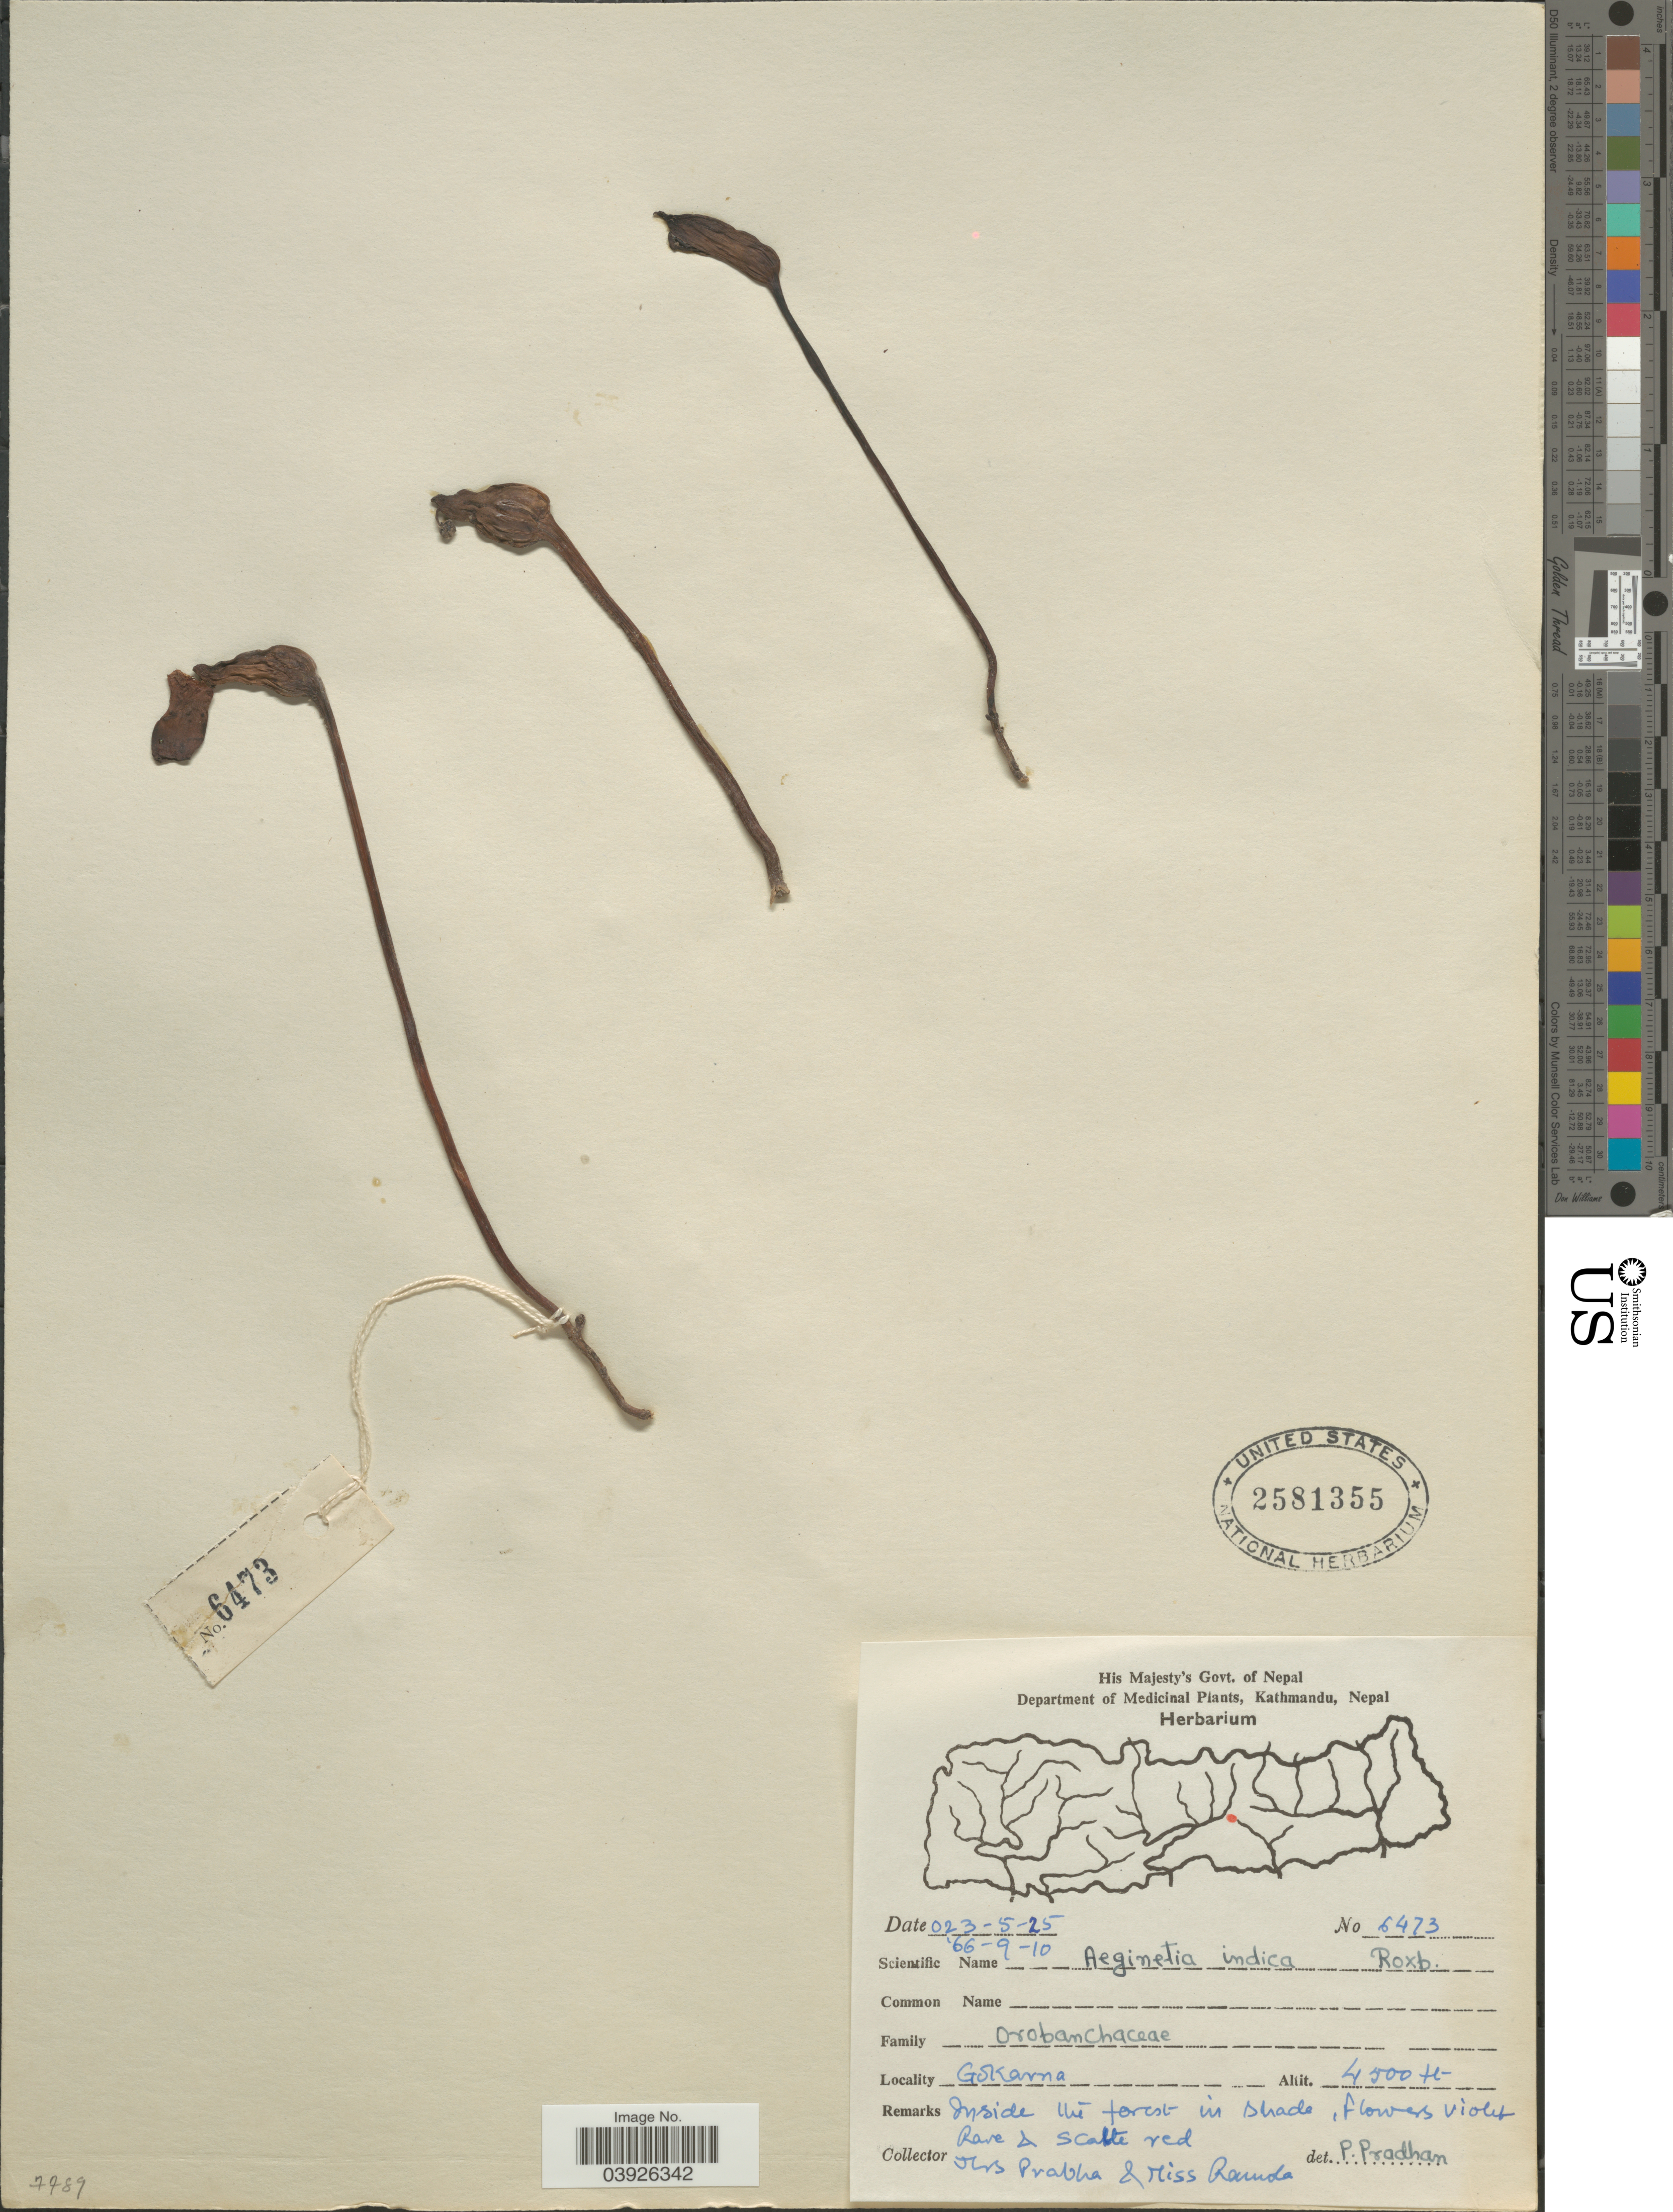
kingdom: Plantae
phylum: Tracheophyta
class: Magnoliopsida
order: Lamiales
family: Orobanchaceae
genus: Aeginetia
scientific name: Aeginetia indica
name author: L.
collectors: P. Pradhan & R. Thapa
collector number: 6473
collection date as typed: Transcribed d/m/y: 23/5/25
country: Nepal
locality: Gokarna.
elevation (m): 1372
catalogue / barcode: US 2581355